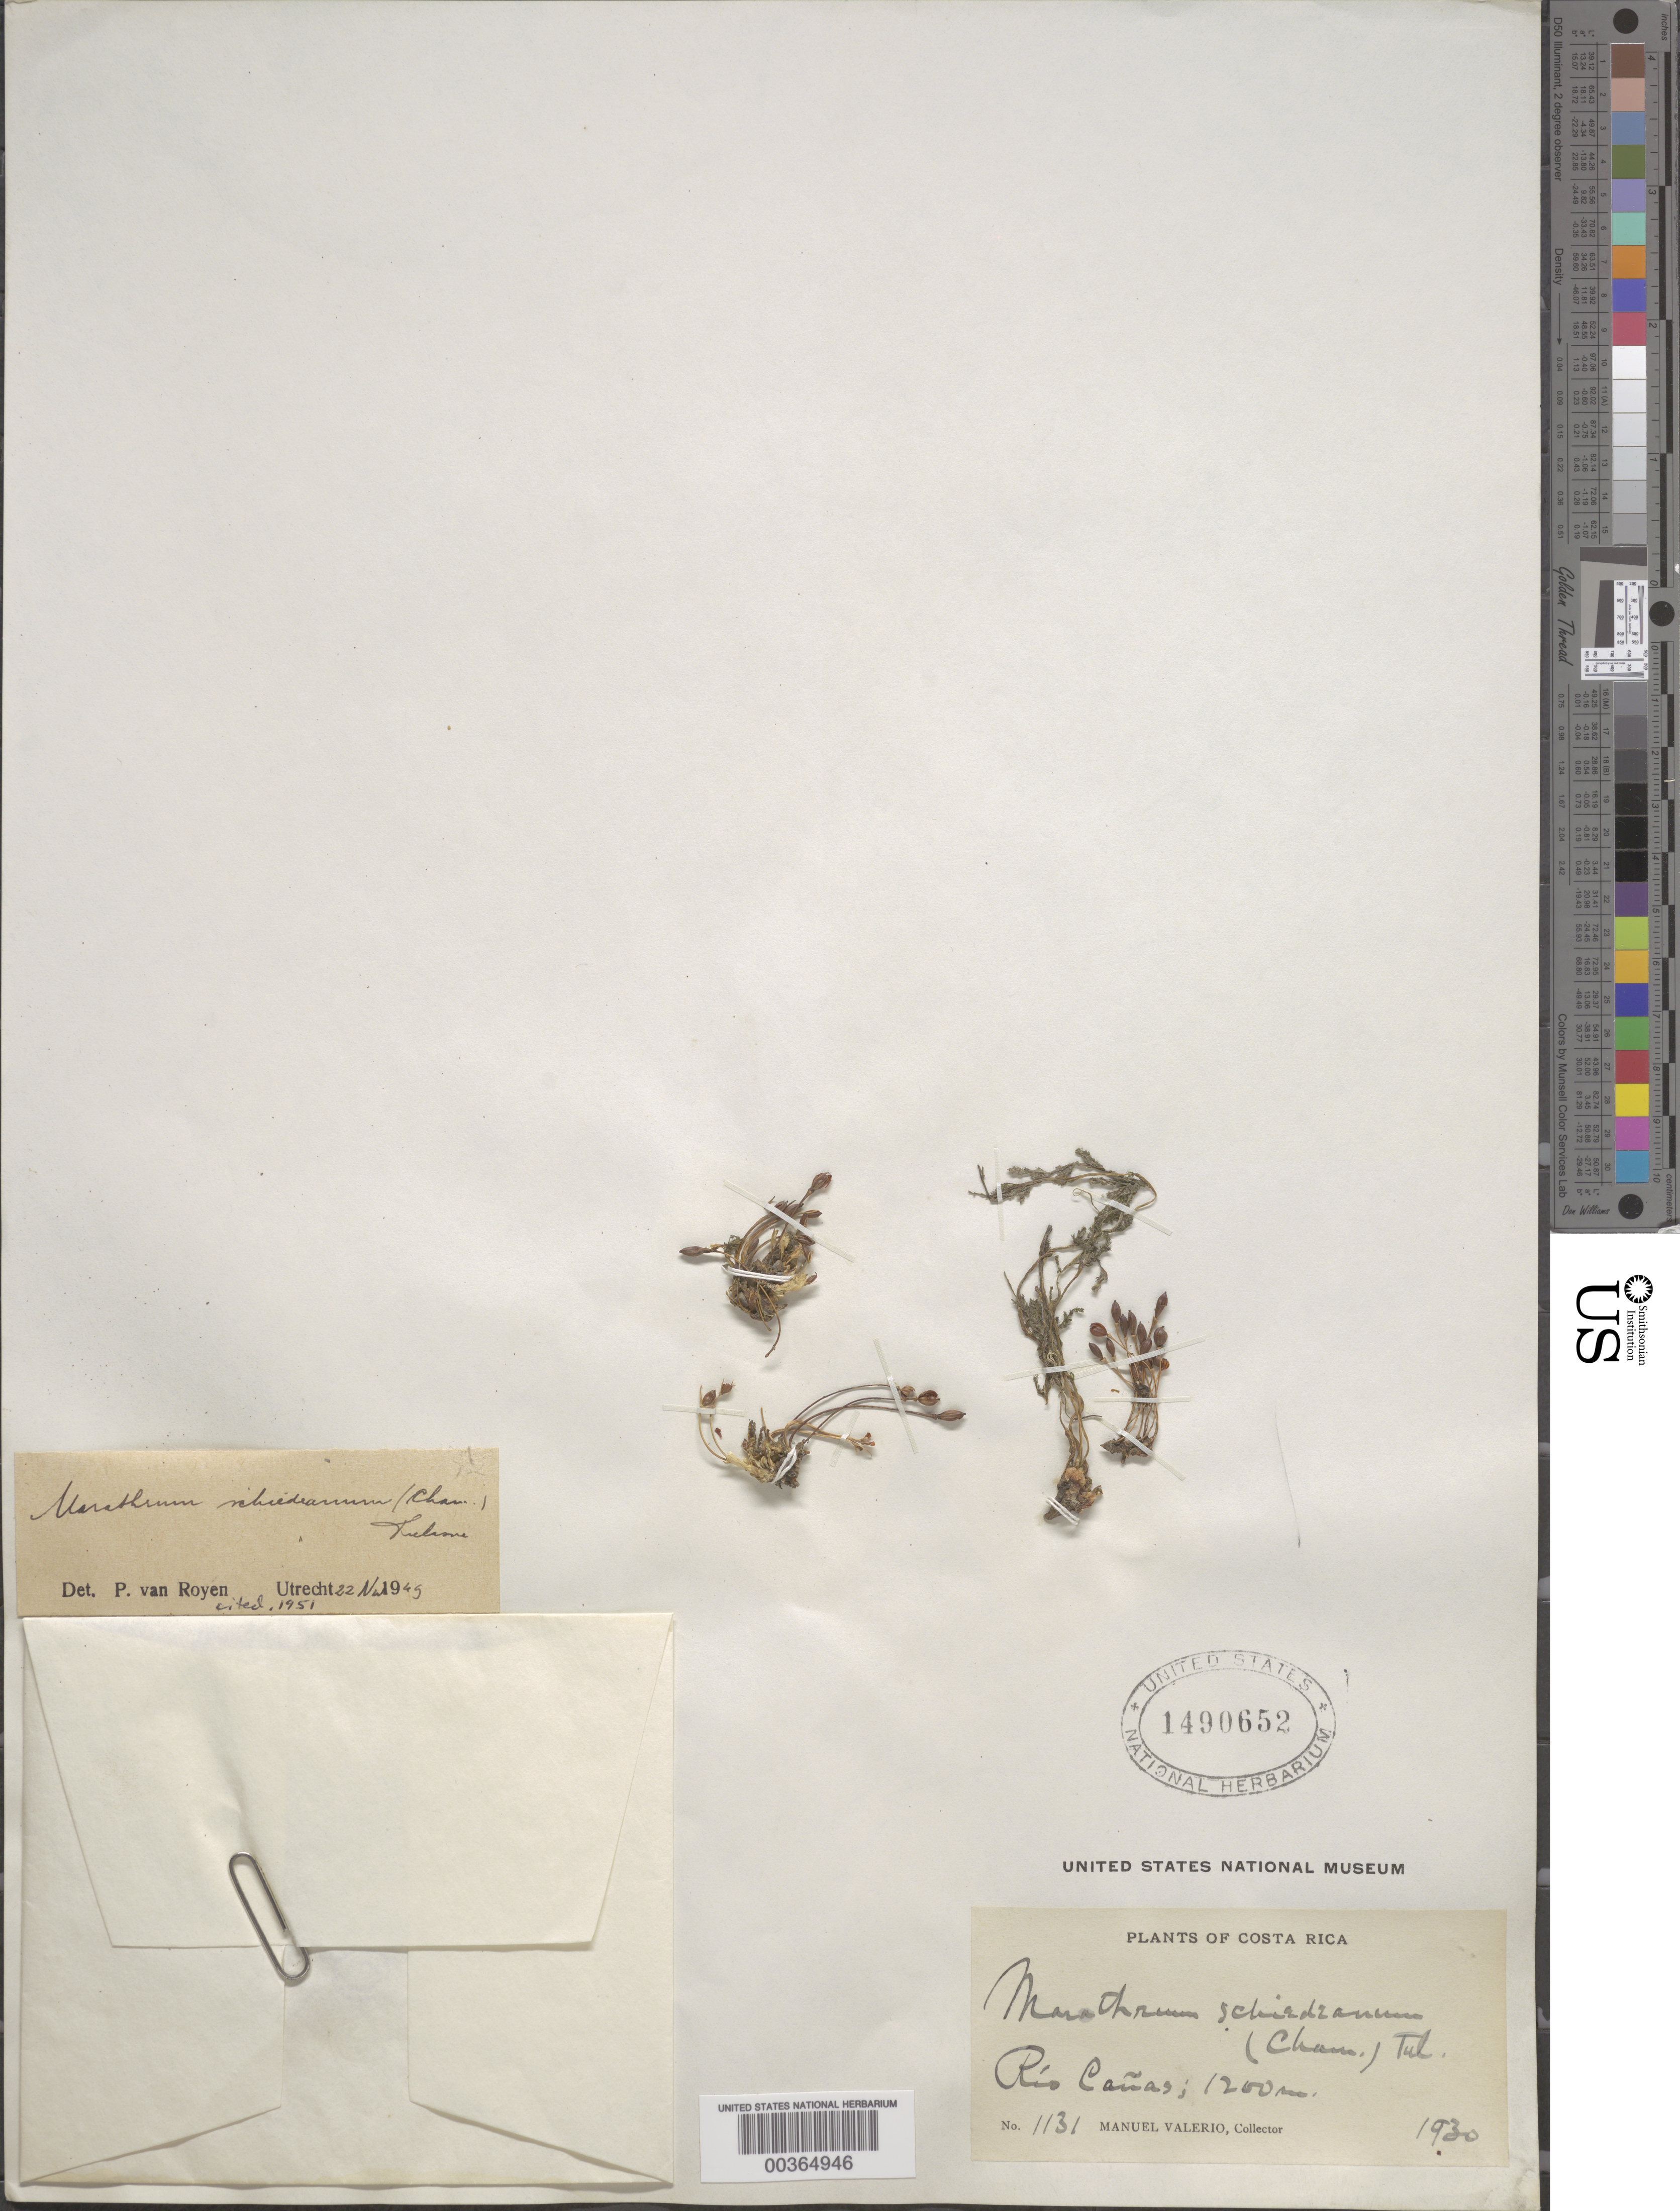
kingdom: Plantae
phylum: Tracheophyta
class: Magnoliopsida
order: Malpighiales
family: Podostemaceae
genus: Marathrum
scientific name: Marathrum schiedeanum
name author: Cham.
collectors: M. Valerio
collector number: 1131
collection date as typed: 1930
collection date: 1930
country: Costa Rica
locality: Rio Canas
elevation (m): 1200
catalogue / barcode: US 1490652